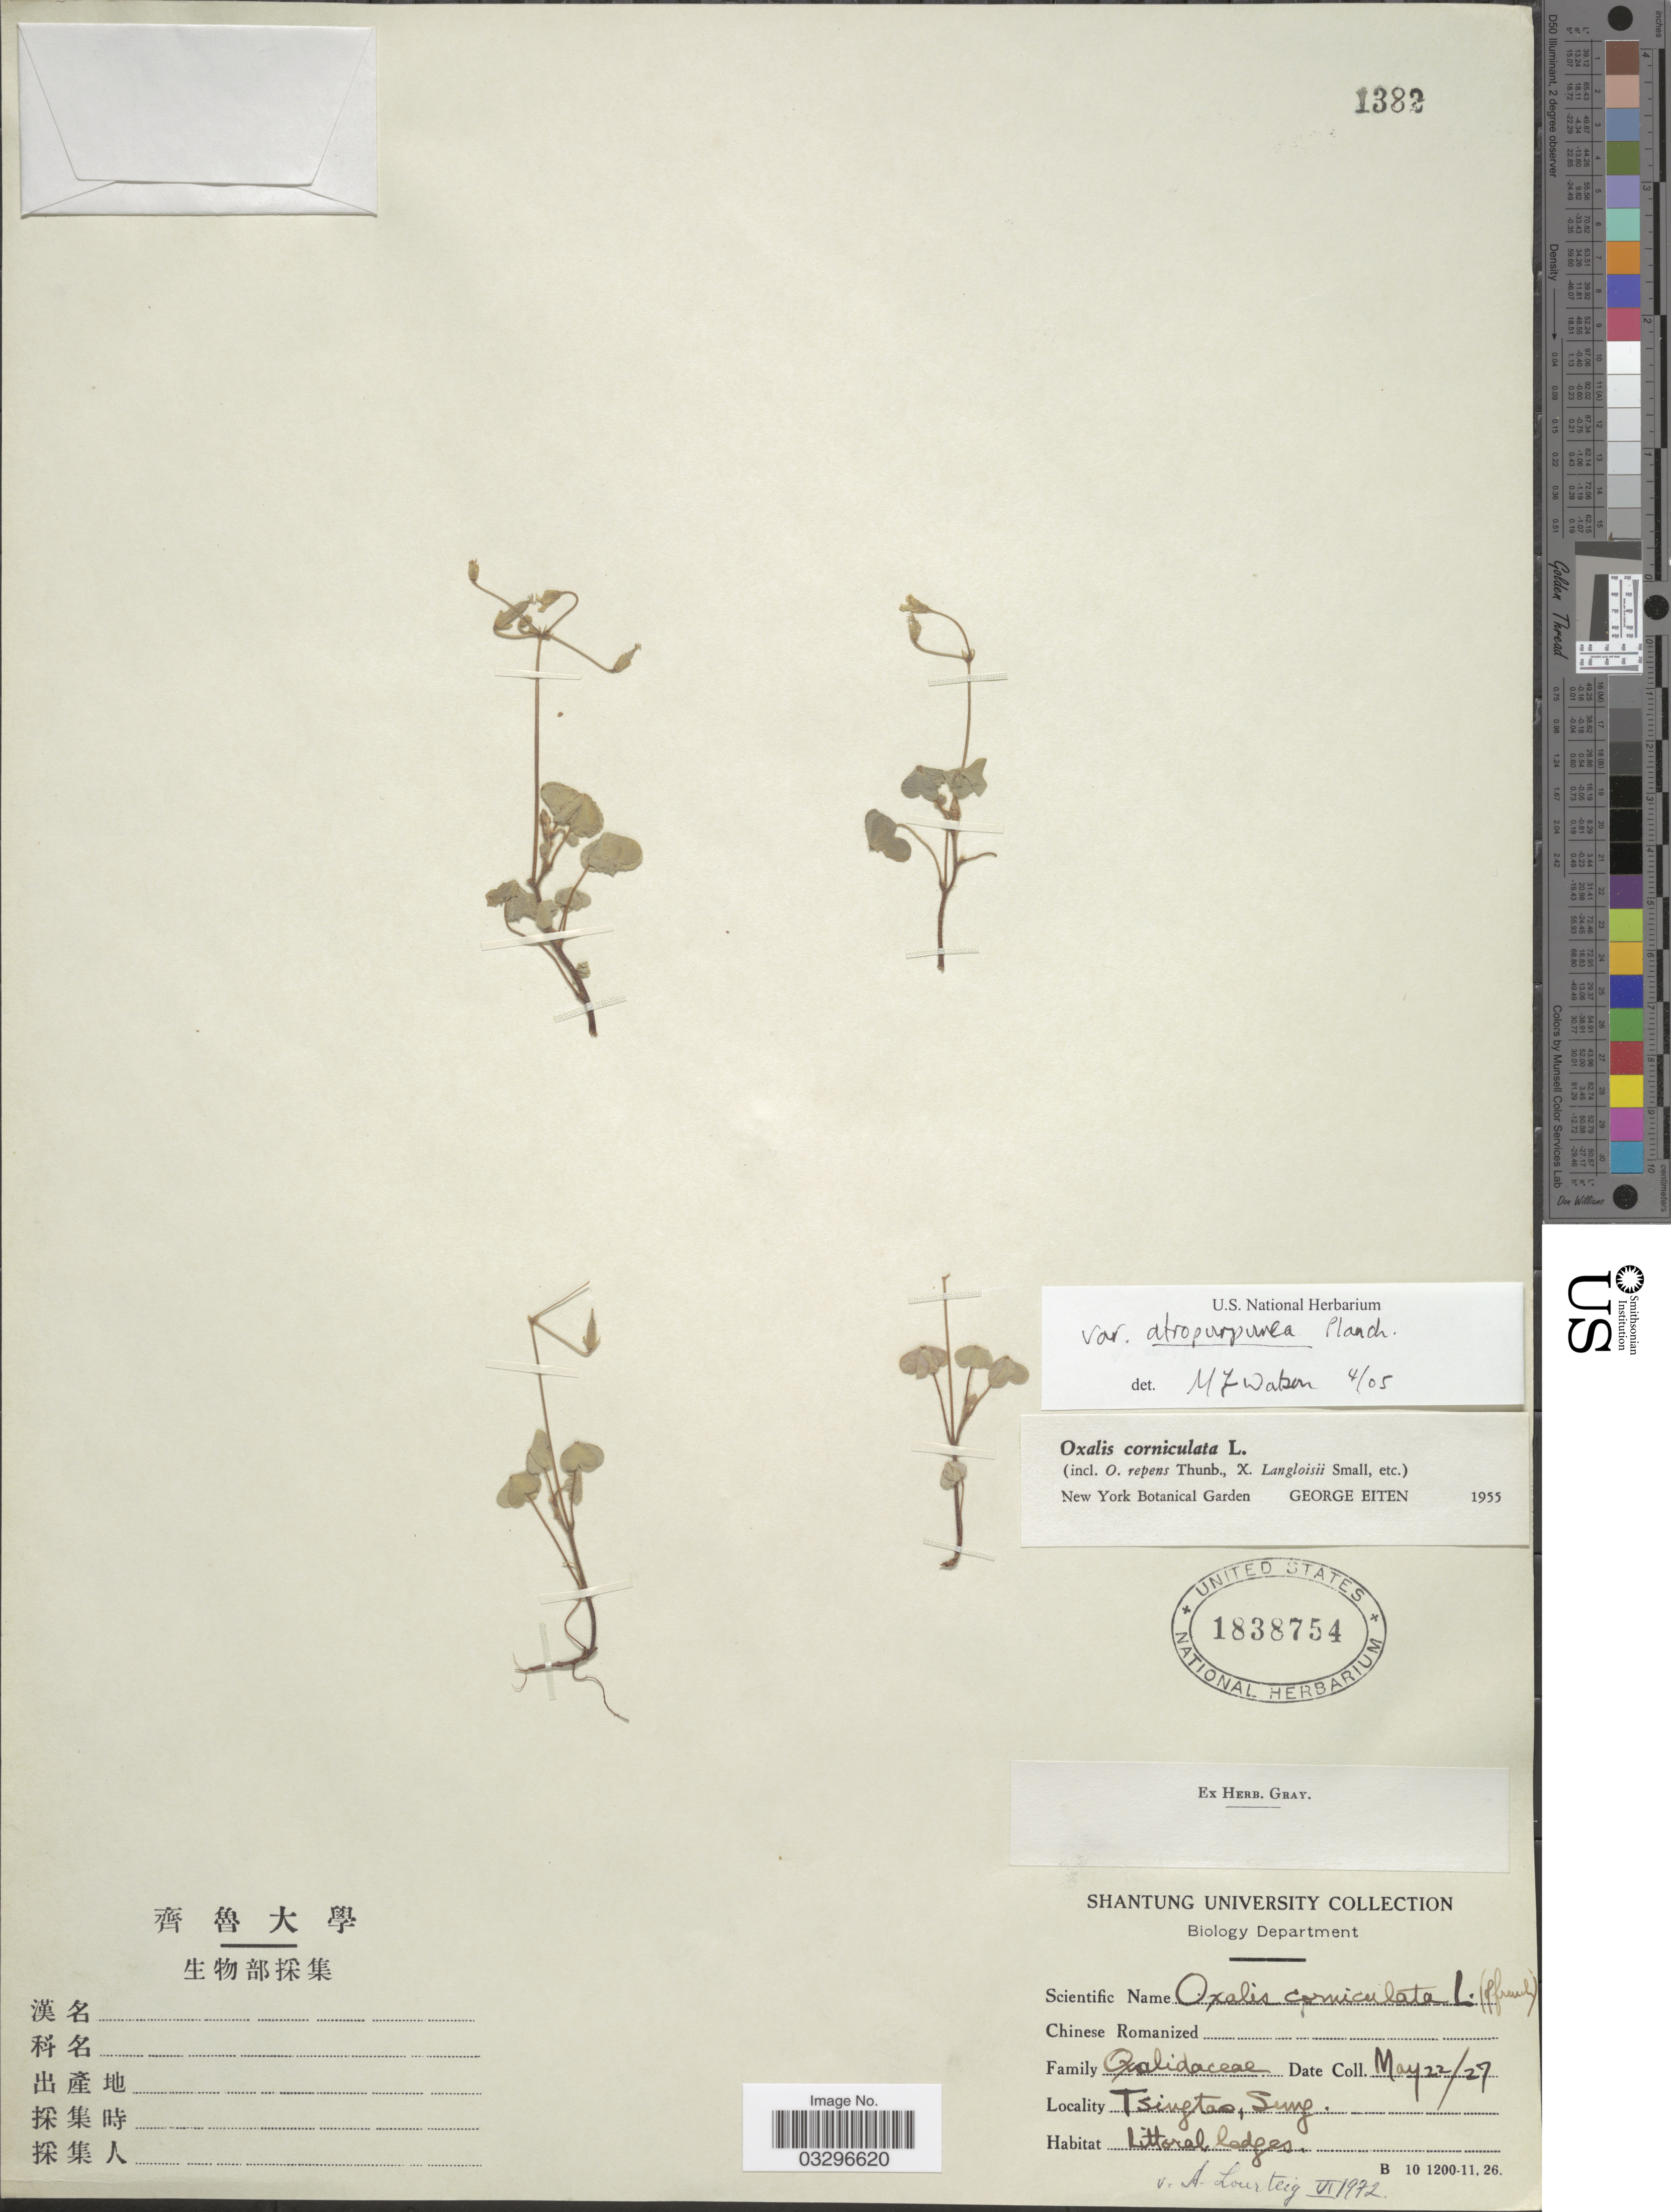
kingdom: Plantae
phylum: Tracheophyta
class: Magnoliopsida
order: Oxalidales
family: Oxalidaceae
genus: Oxalis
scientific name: Oxalis corniculata var. atropurpurea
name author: Planch.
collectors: ex herb. Gray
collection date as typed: Transcribed d/m/y: 22/5/27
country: China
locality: Tsingtao, Sunz [interpreted].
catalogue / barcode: US 1838754